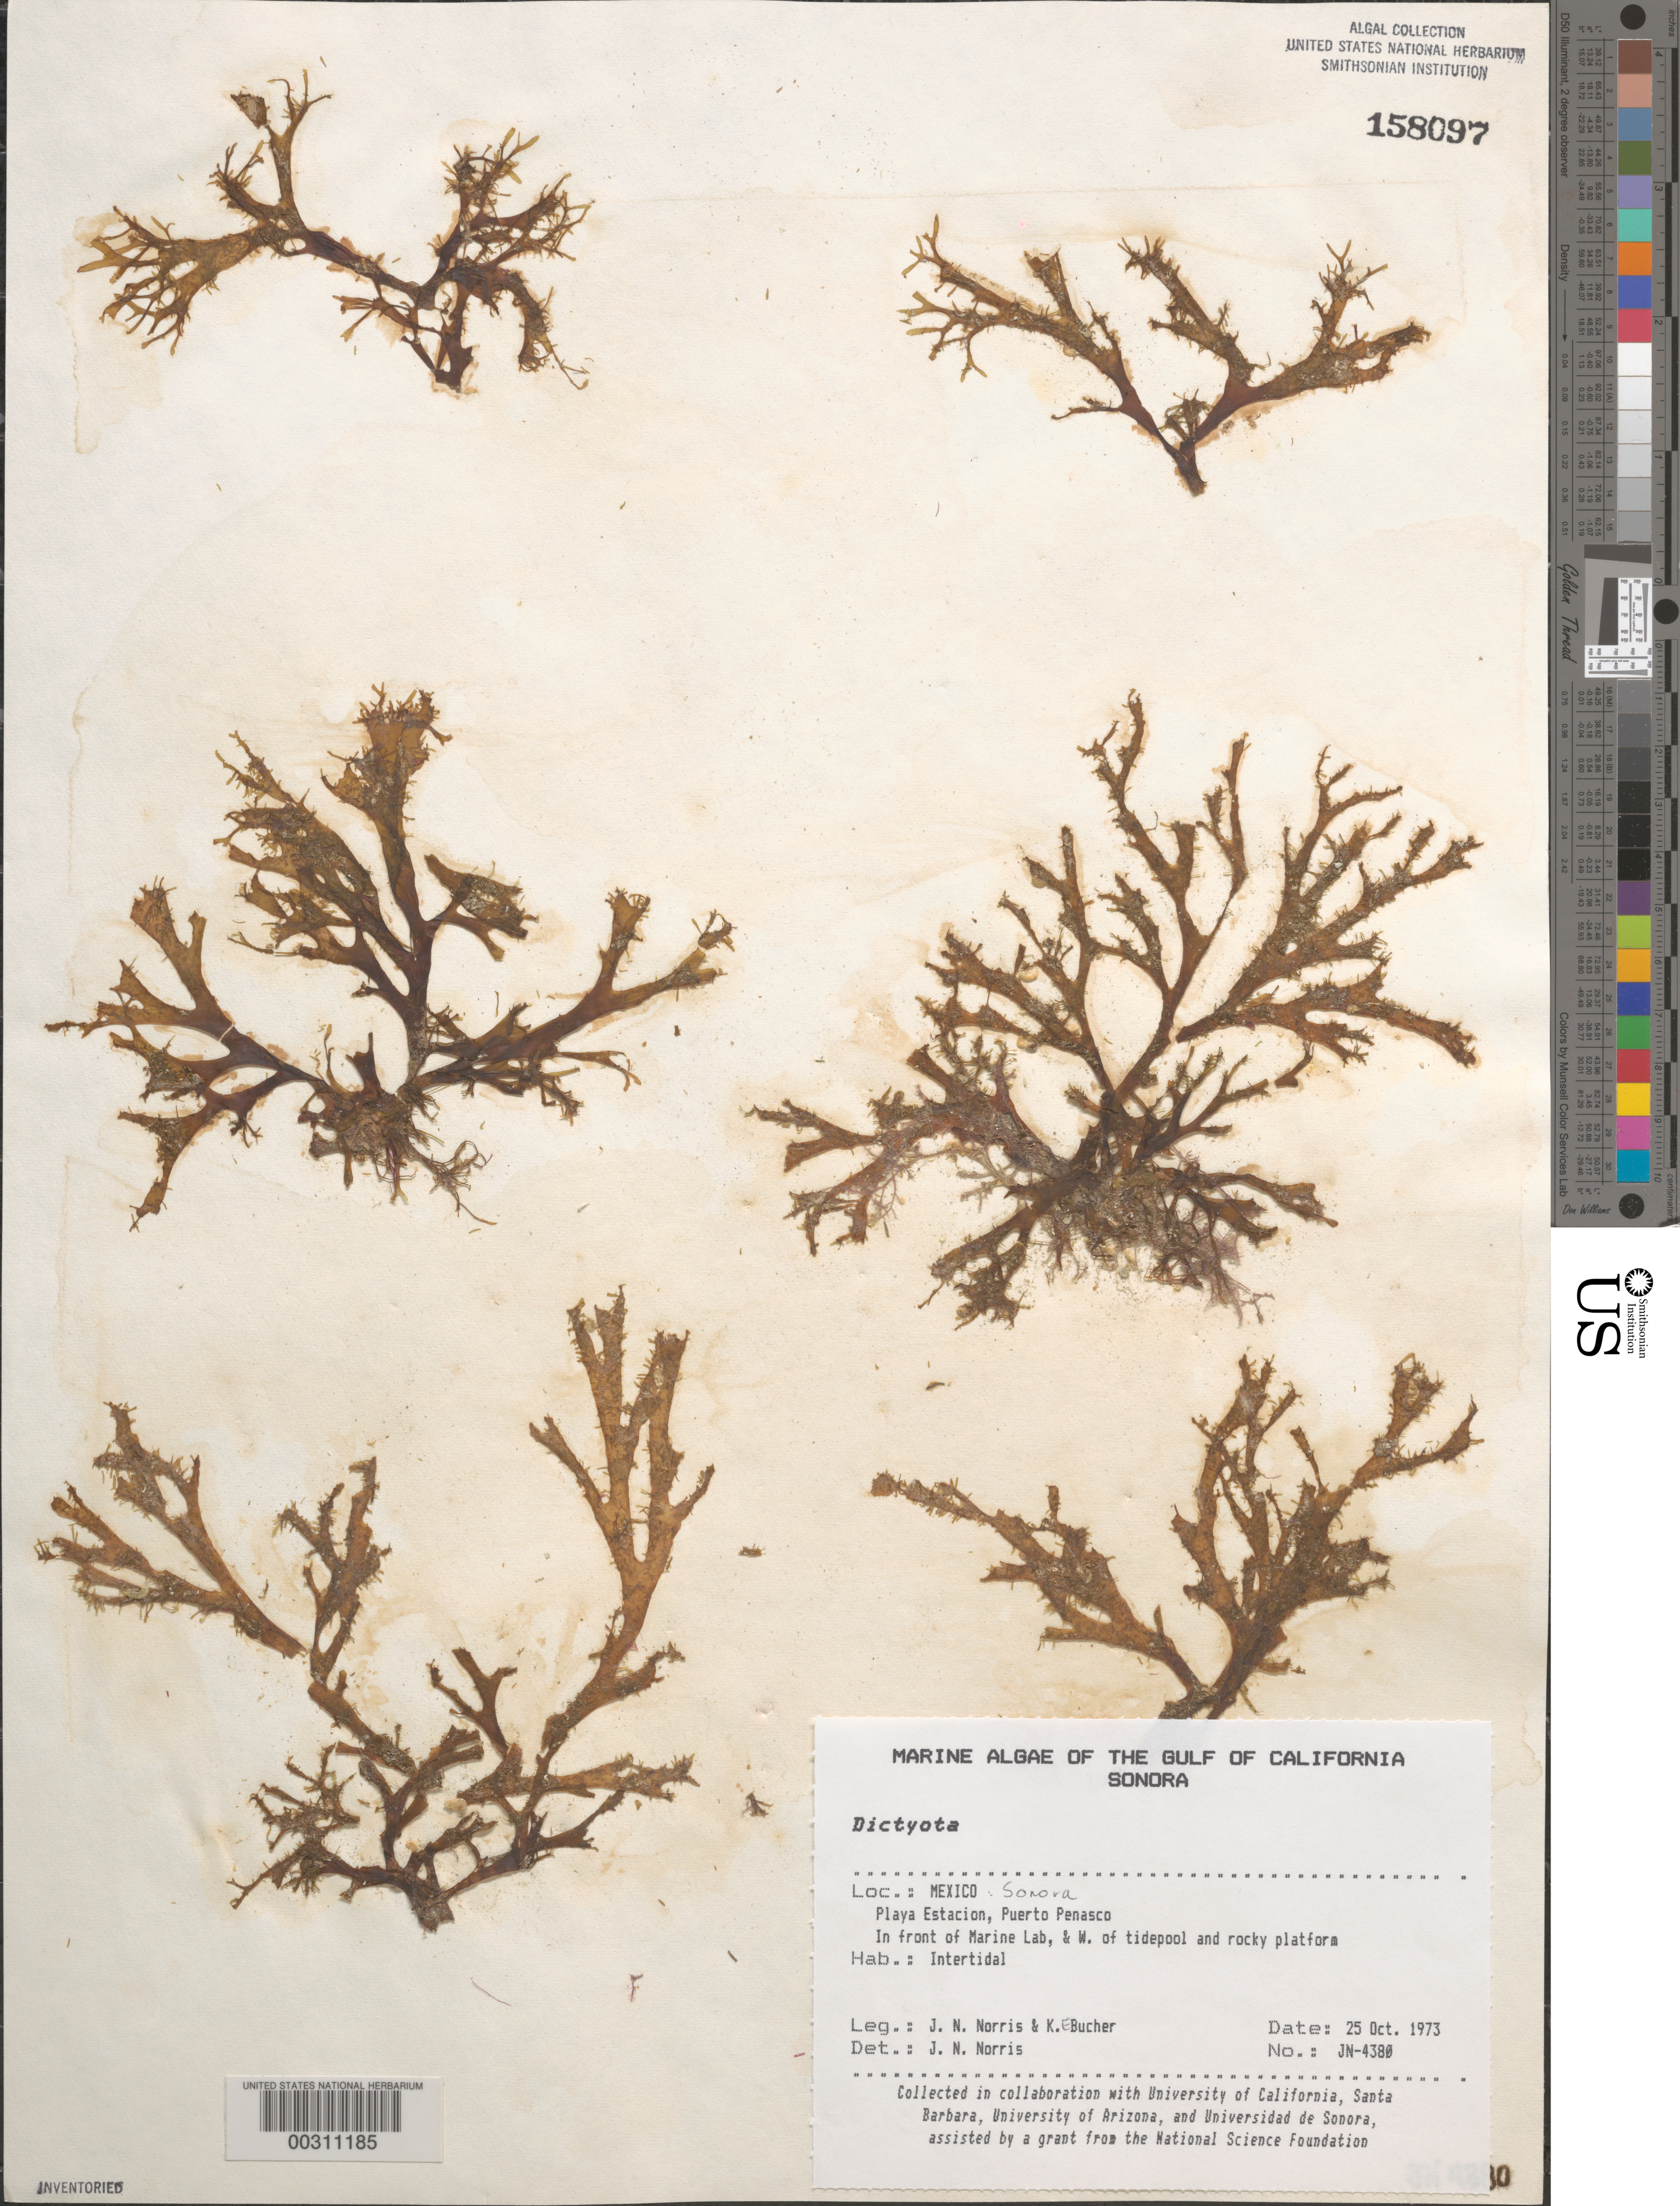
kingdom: Chromista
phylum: Ochrophyta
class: Phaeophyceae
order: Dictyotales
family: Dictyotaceae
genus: Dictyota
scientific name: Dictyota sp.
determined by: Norris, James N.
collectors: J. N. Norris & K. E. Bucher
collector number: JN-4380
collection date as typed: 25 Oct 1973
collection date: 1973-10-25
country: Mexico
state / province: Sonora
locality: Playa Estacion, Puerto Penasco, marine laboratory area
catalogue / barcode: US 158097